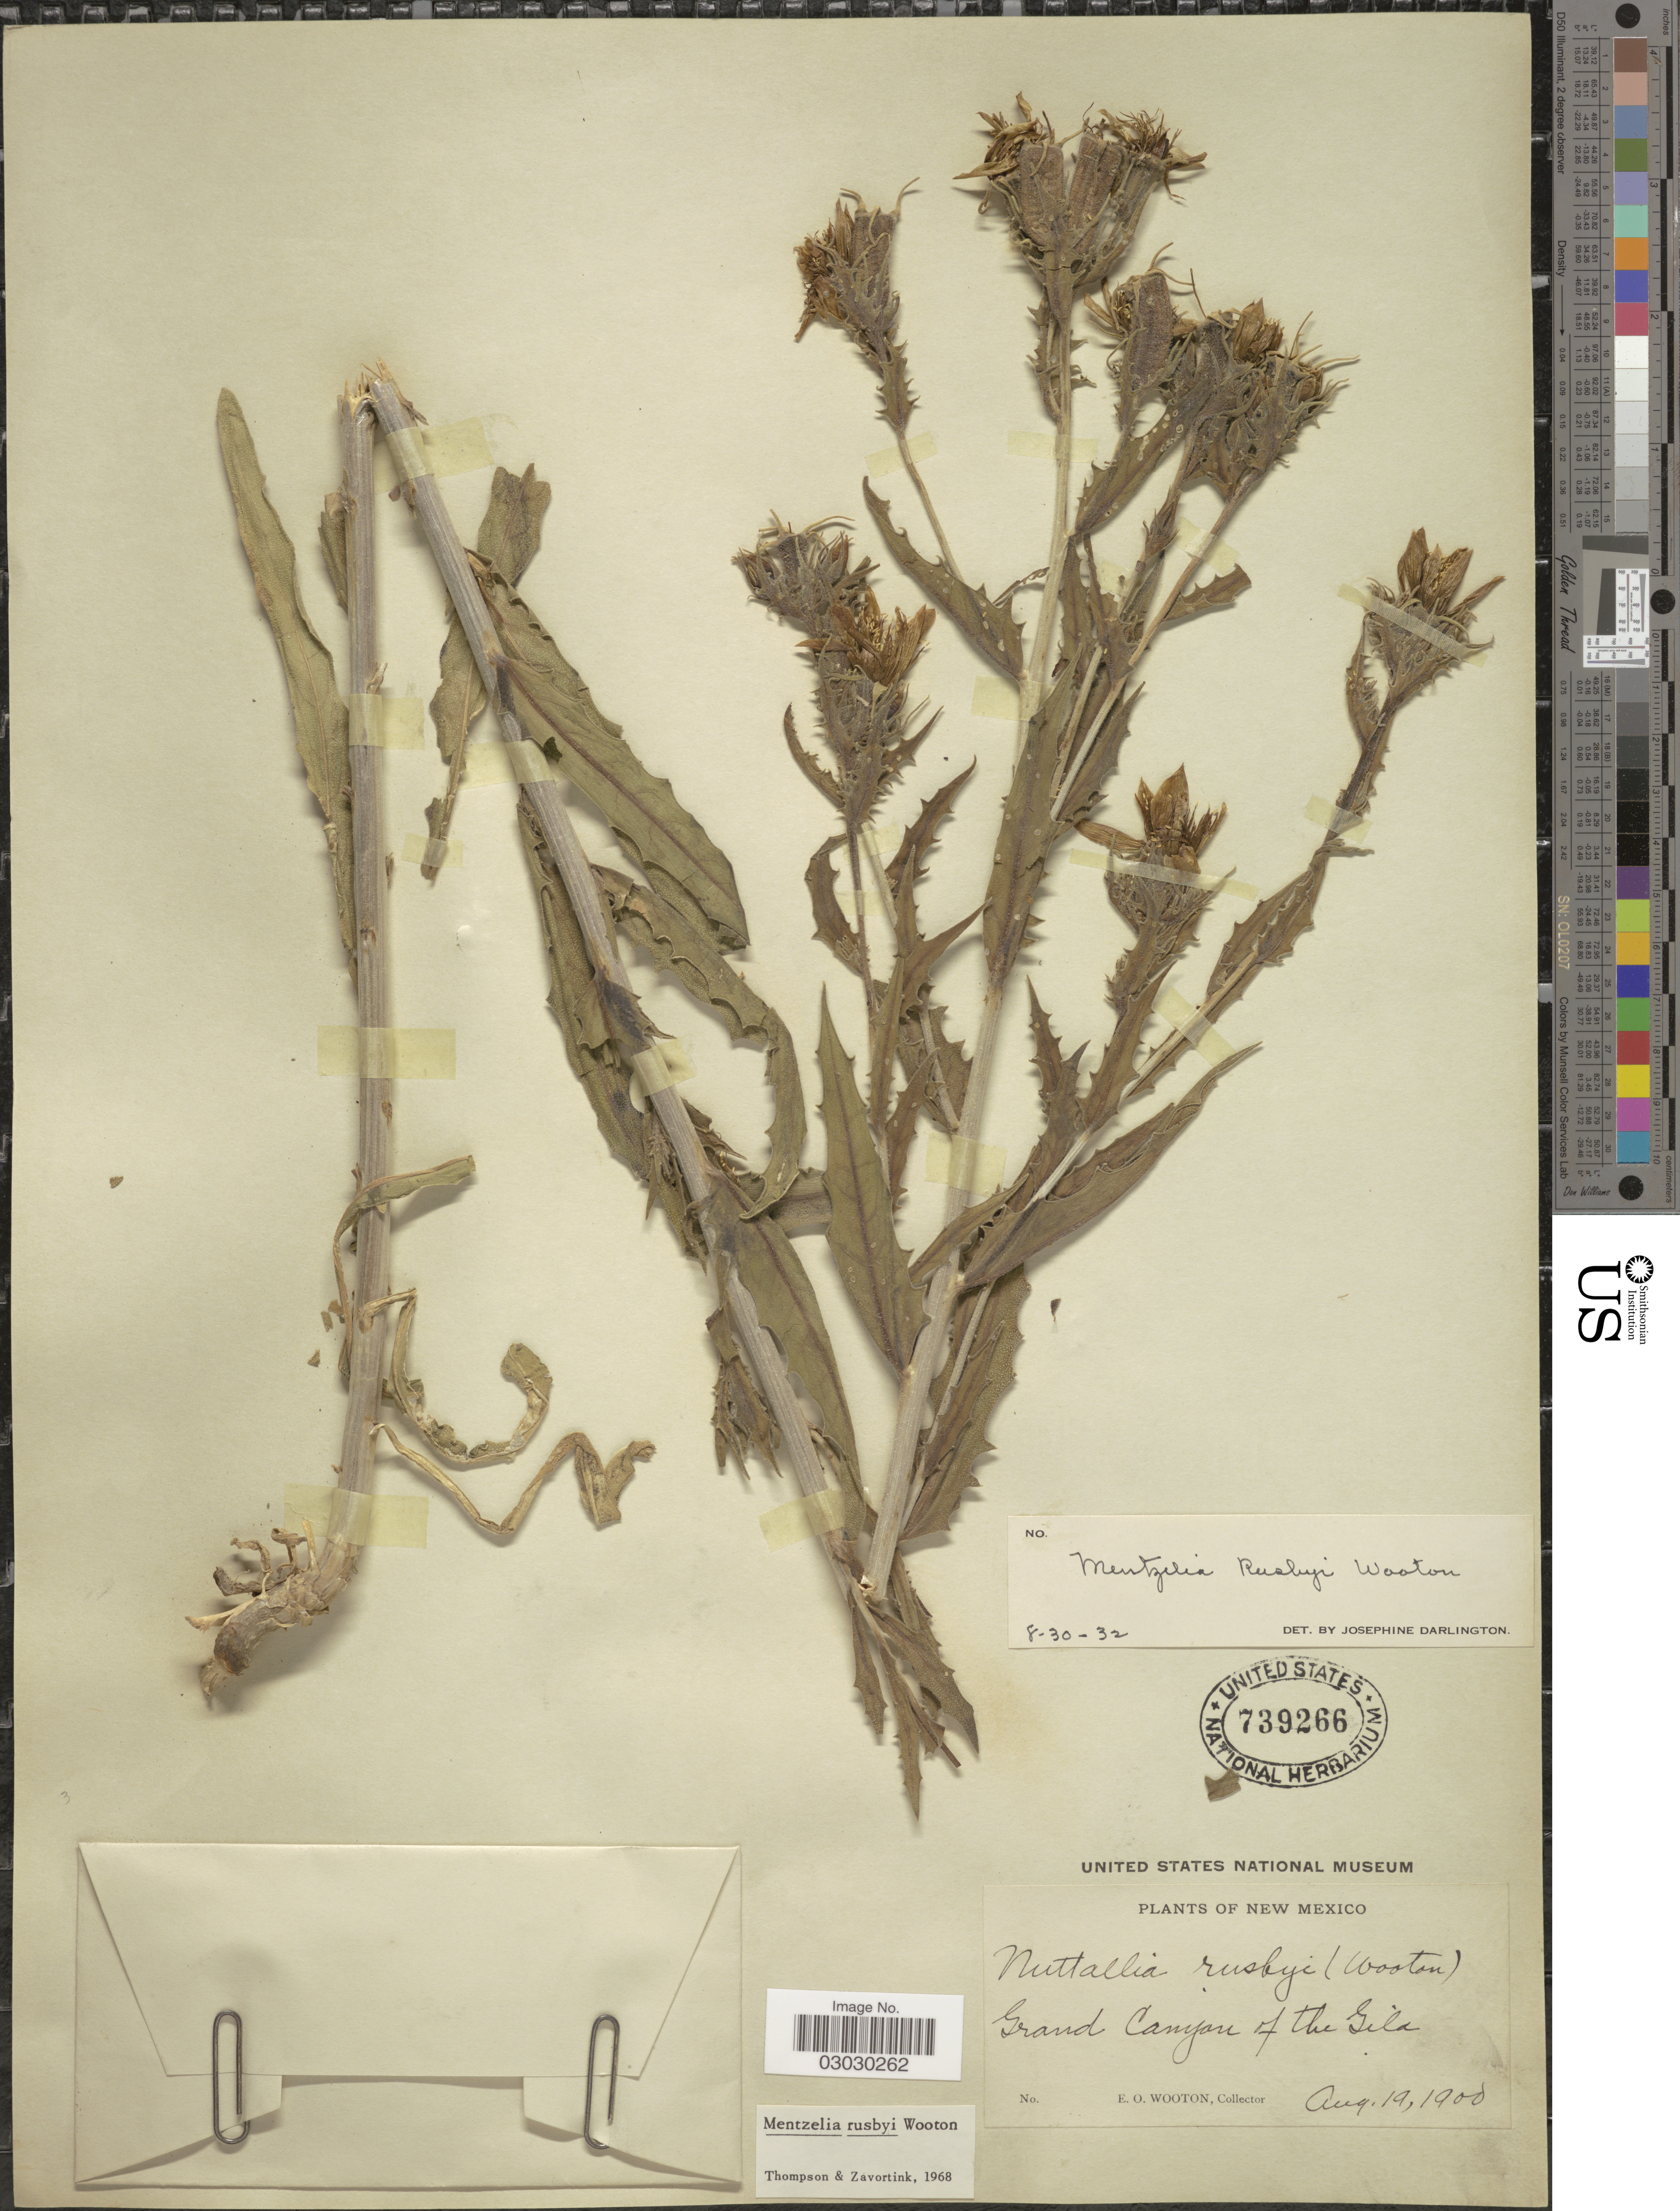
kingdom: Plantae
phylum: Tracheophyta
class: Magnoliopsida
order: Cornales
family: Loasaceae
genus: Mentzelia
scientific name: Mentzelia rusbyi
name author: Wooton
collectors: E. O. Wooton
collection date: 1900-08-19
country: United States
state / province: New Mexico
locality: Grand Canyon of the Gila.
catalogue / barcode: US 739266